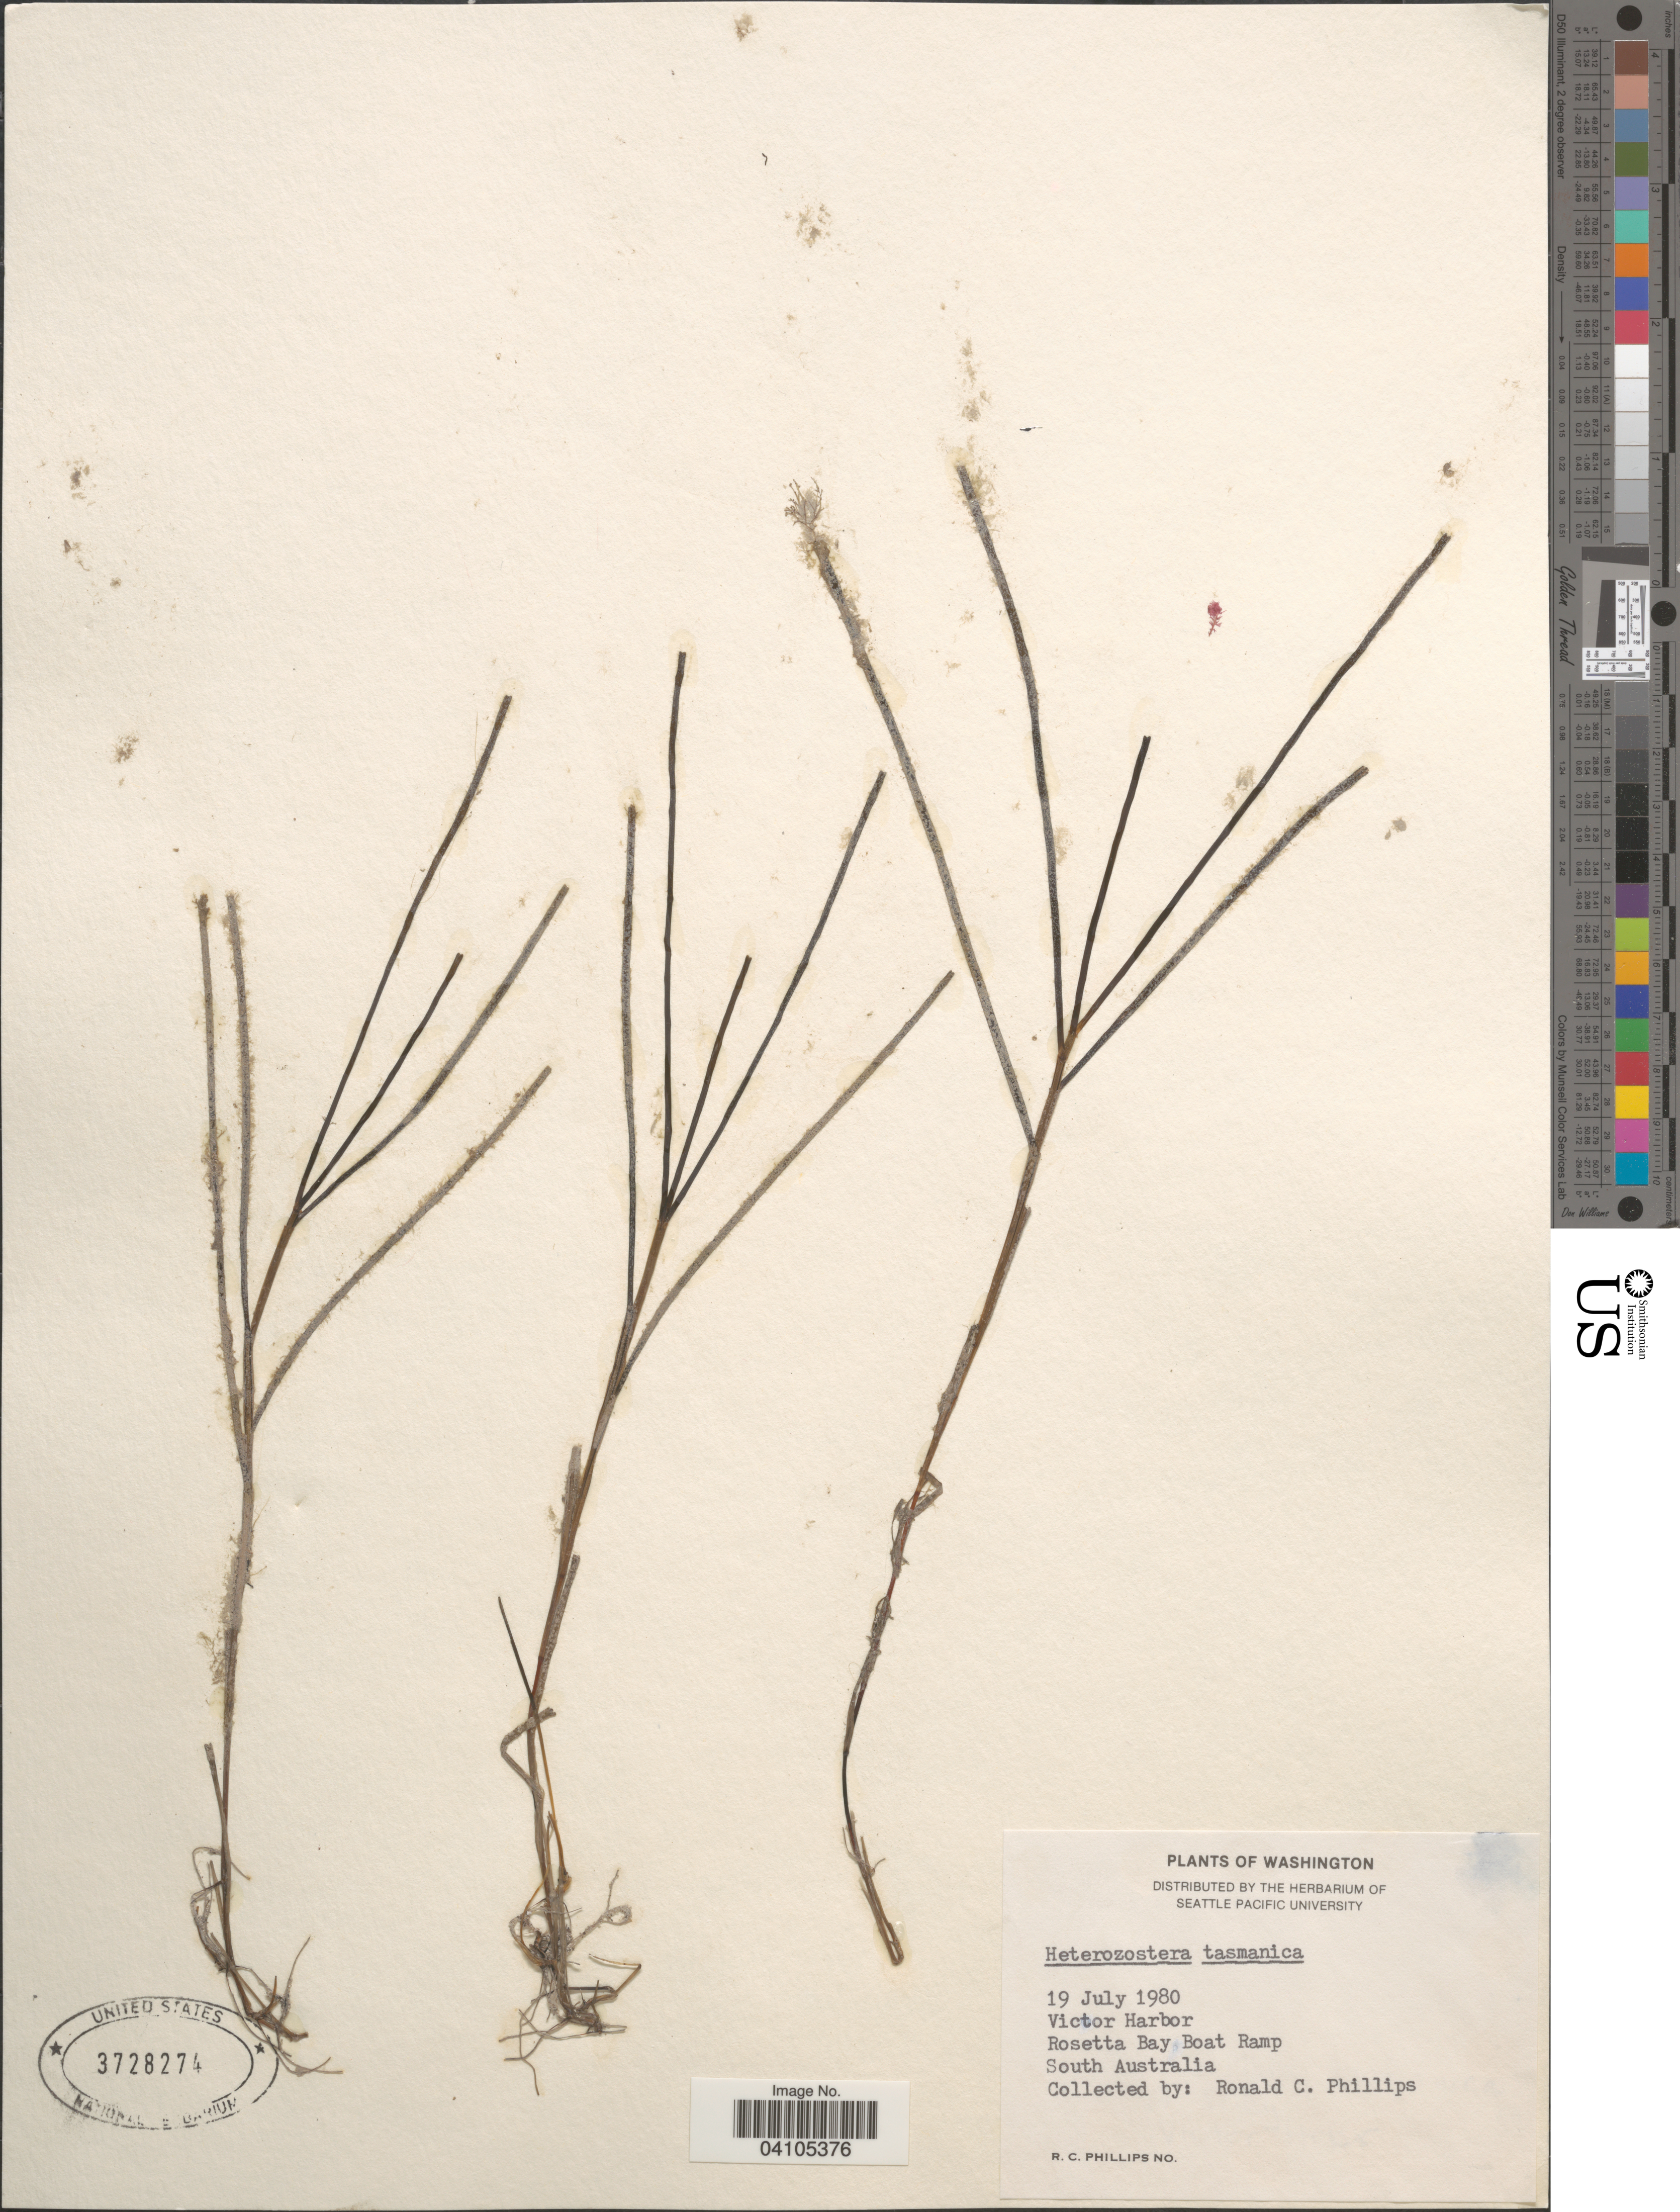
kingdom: Plantae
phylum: Tracheophyta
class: Liliopsida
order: Alismatales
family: Zosteraceae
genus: Heterozostera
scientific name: Heterozostera tasmanica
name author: (Martens ex Aschers.) Hartog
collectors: R. C. Phillips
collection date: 1980-07-19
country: Australia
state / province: South Australia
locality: Victor Harbor. Rosetta Bay Boat Ramp.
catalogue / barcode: US 3728274